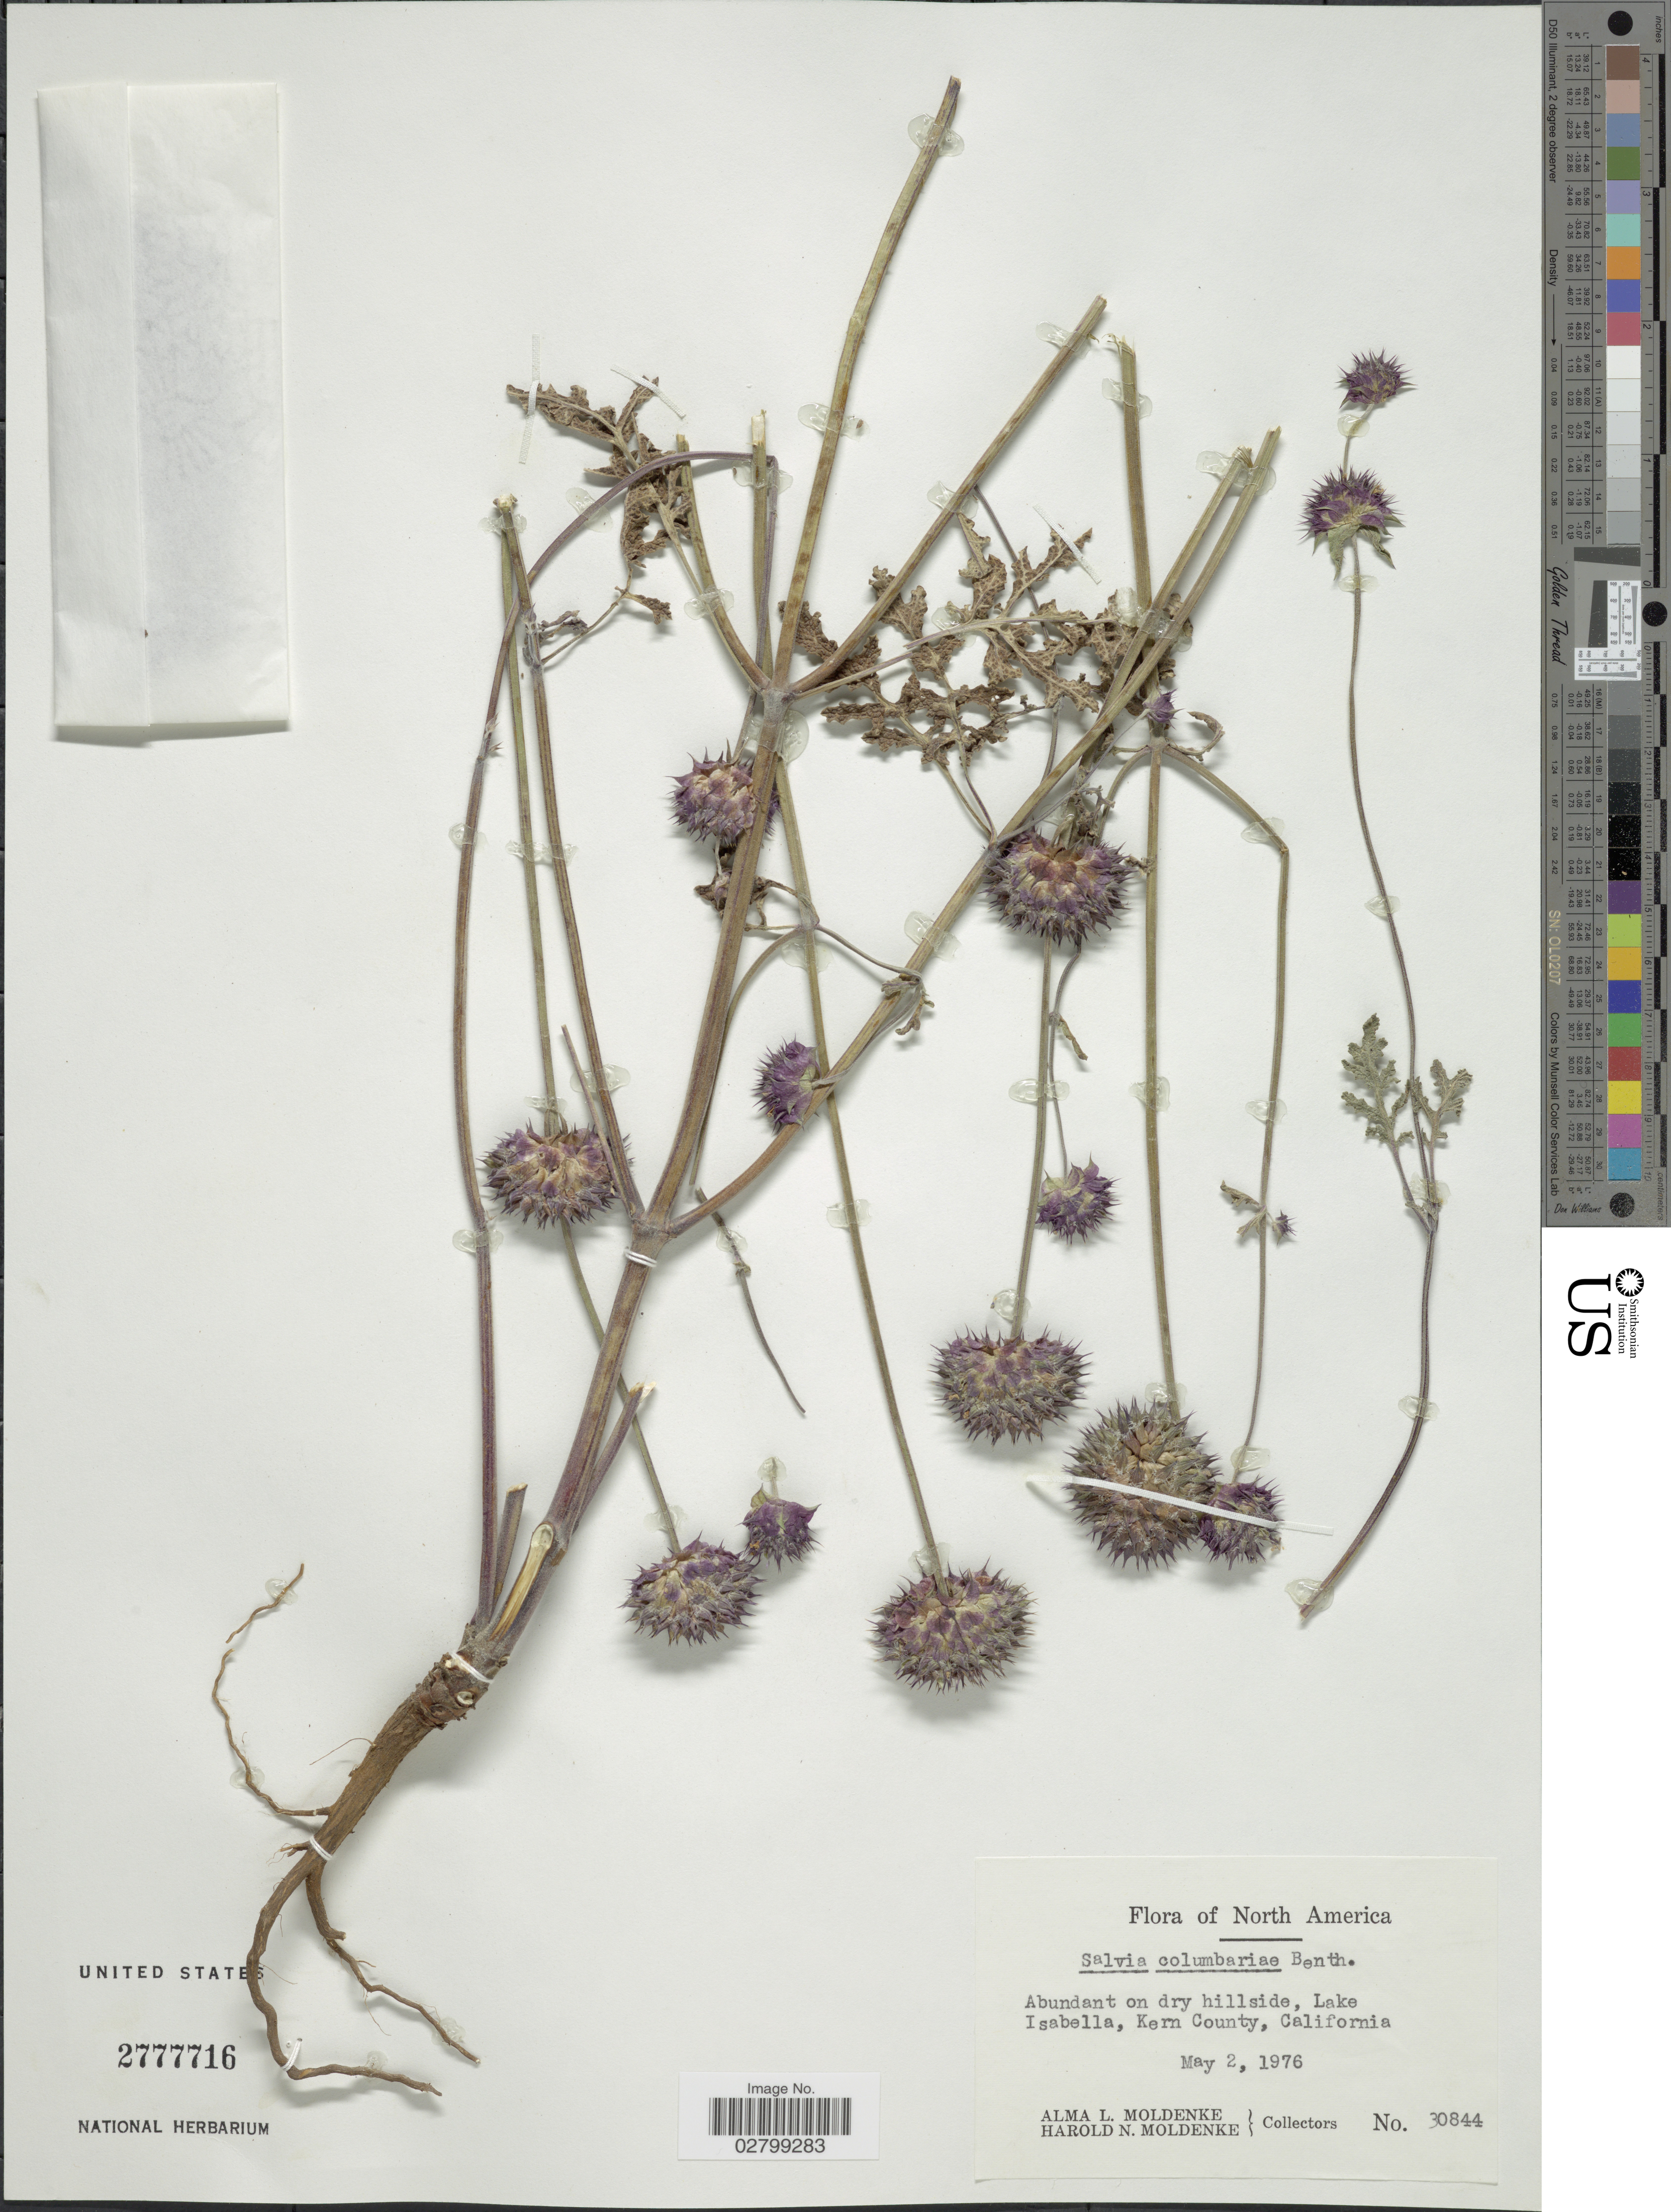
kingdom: Plantae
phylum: Tracheophyta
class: Magnoliopsida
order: Lamiales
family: Lamiaceae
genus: Salvia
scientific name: Salvia columbariae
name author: Benth.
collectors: A. L. Moldenke & H. N. Moldenke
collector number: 30844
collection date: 1976-05-02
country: United States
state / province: California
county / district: Kern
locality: Lake Isabella, Kern County.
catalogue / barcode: US 2777716